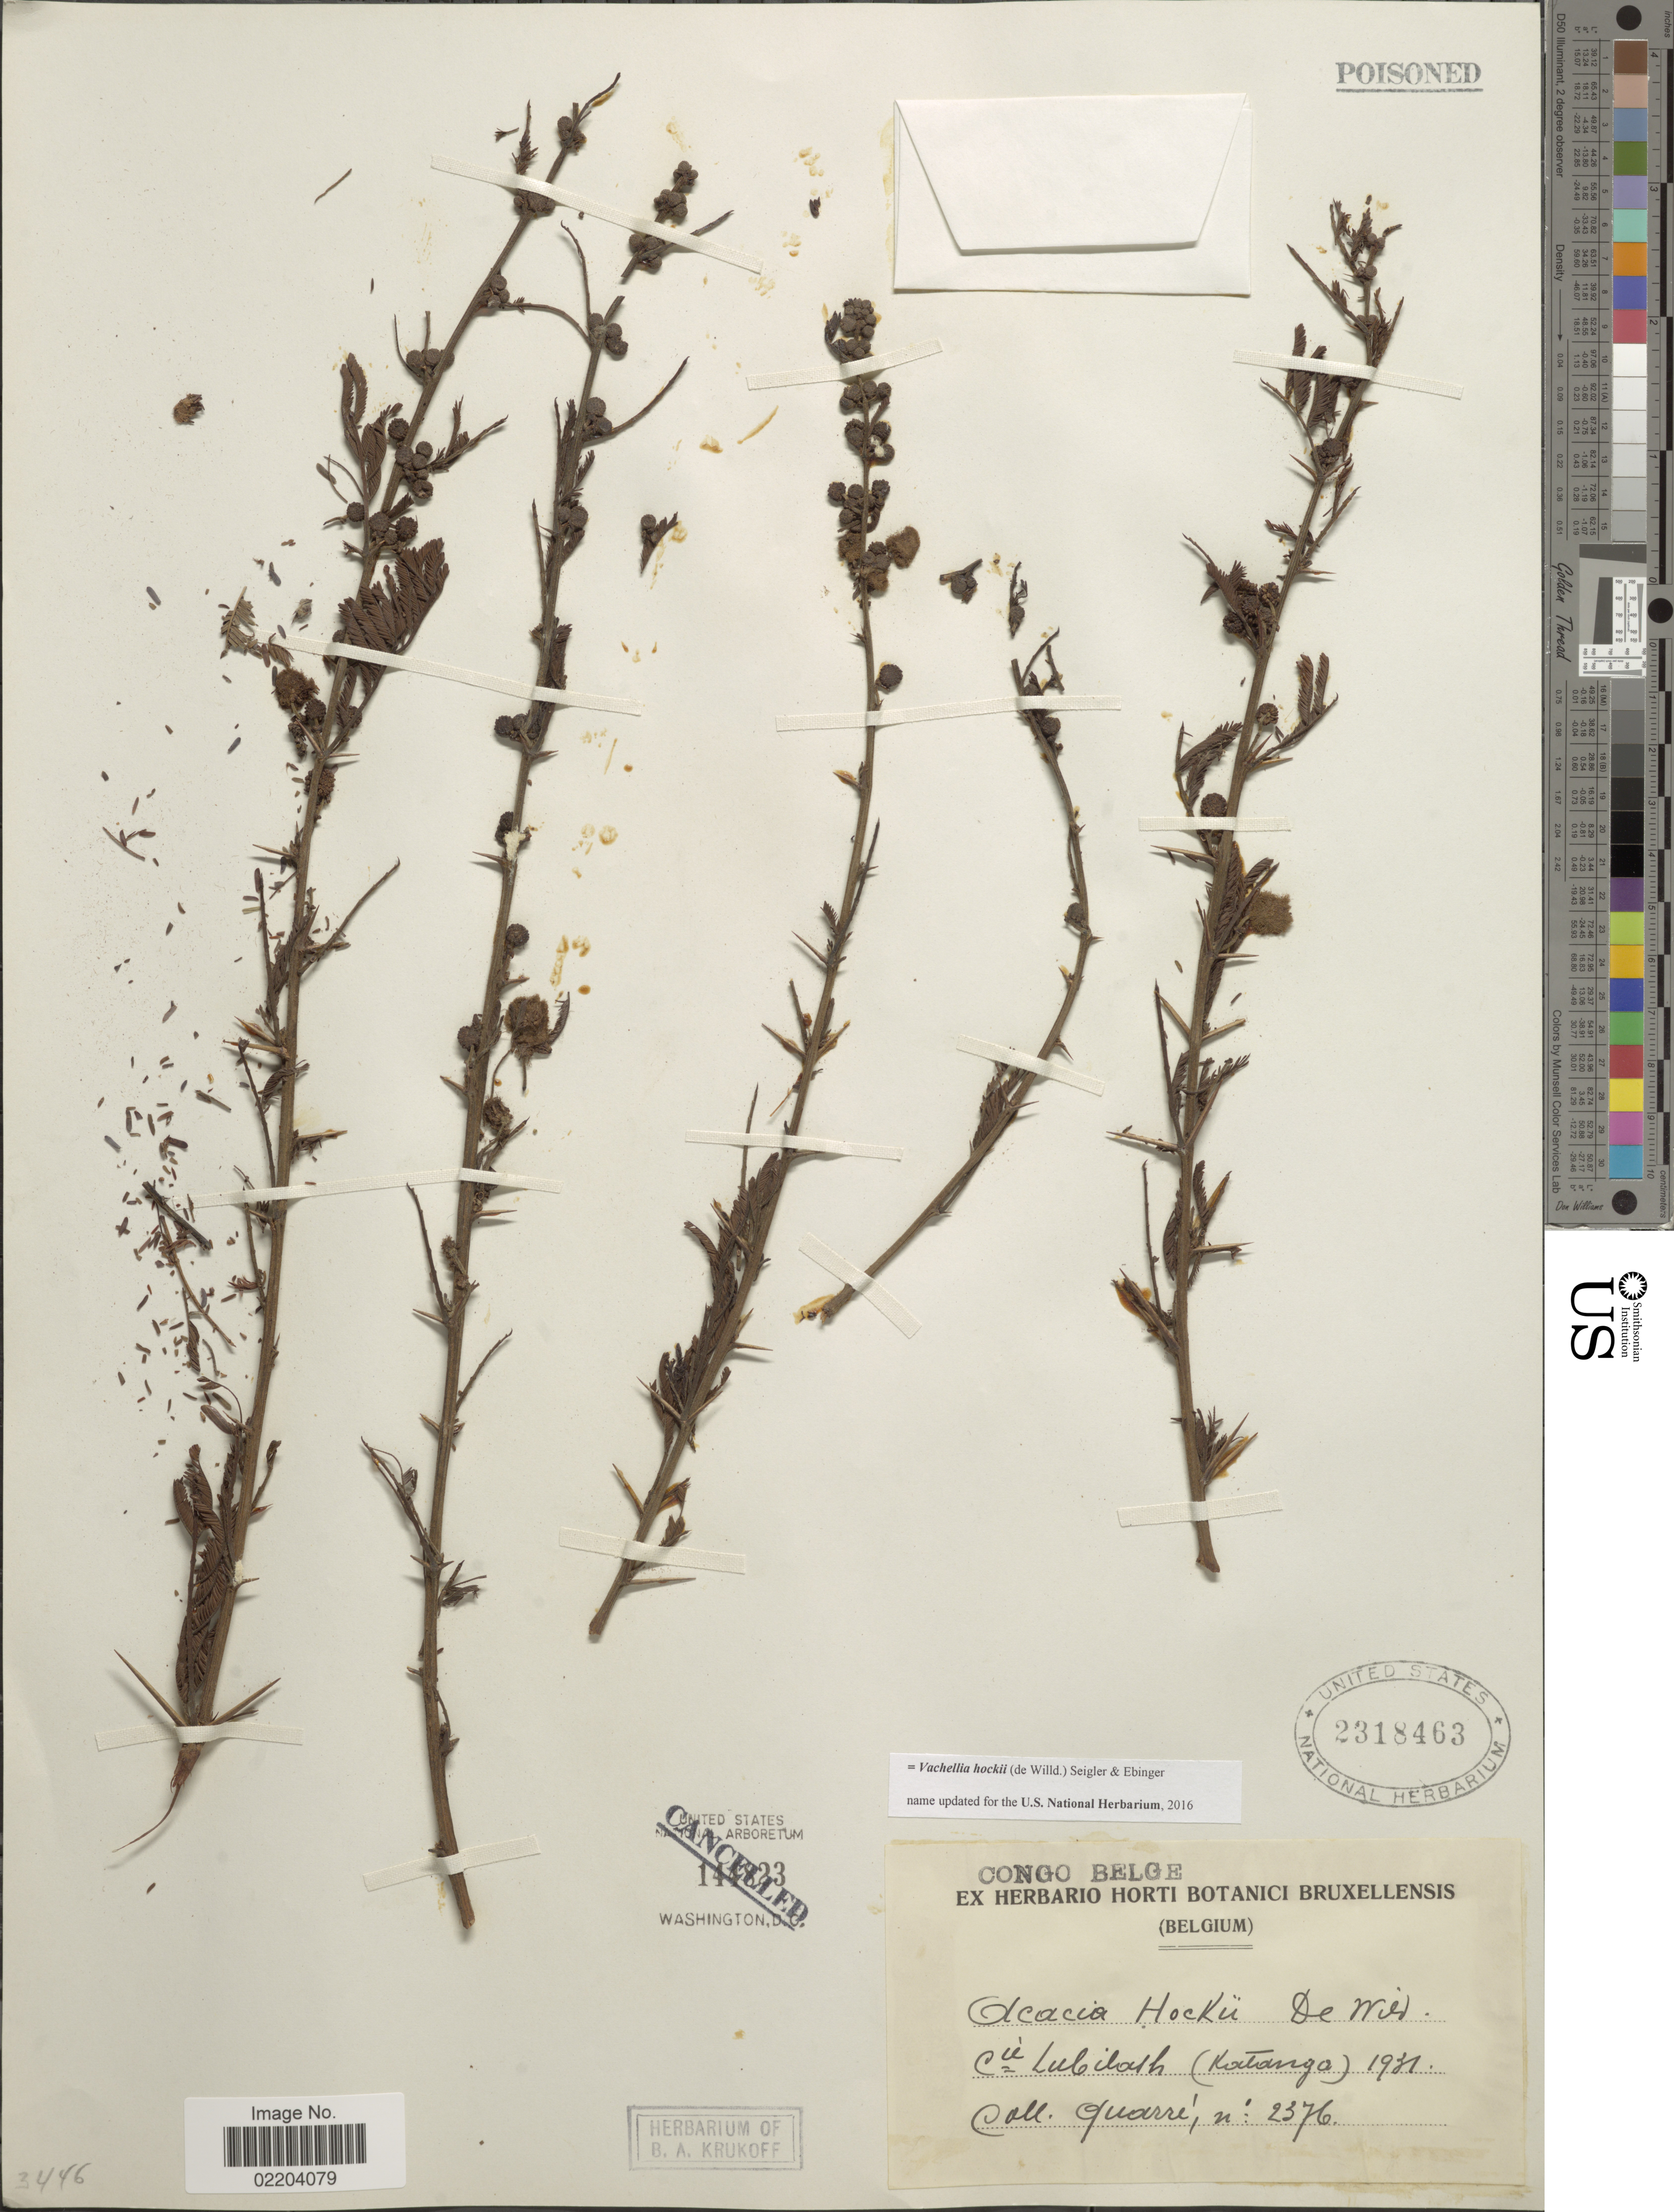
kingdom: Plantae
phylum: Tracheophyta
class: Magnoliopsida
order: Fabales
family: Fabaceae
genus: Vachellia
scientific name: Vachellia hockii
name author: (De Wild.) Seigler & Ebinger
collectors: -. Quarre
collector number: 2376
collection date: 1931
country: Congo, Democratic Republic of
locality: Cie Lubilash (Katanga).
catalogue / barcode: US 2318463